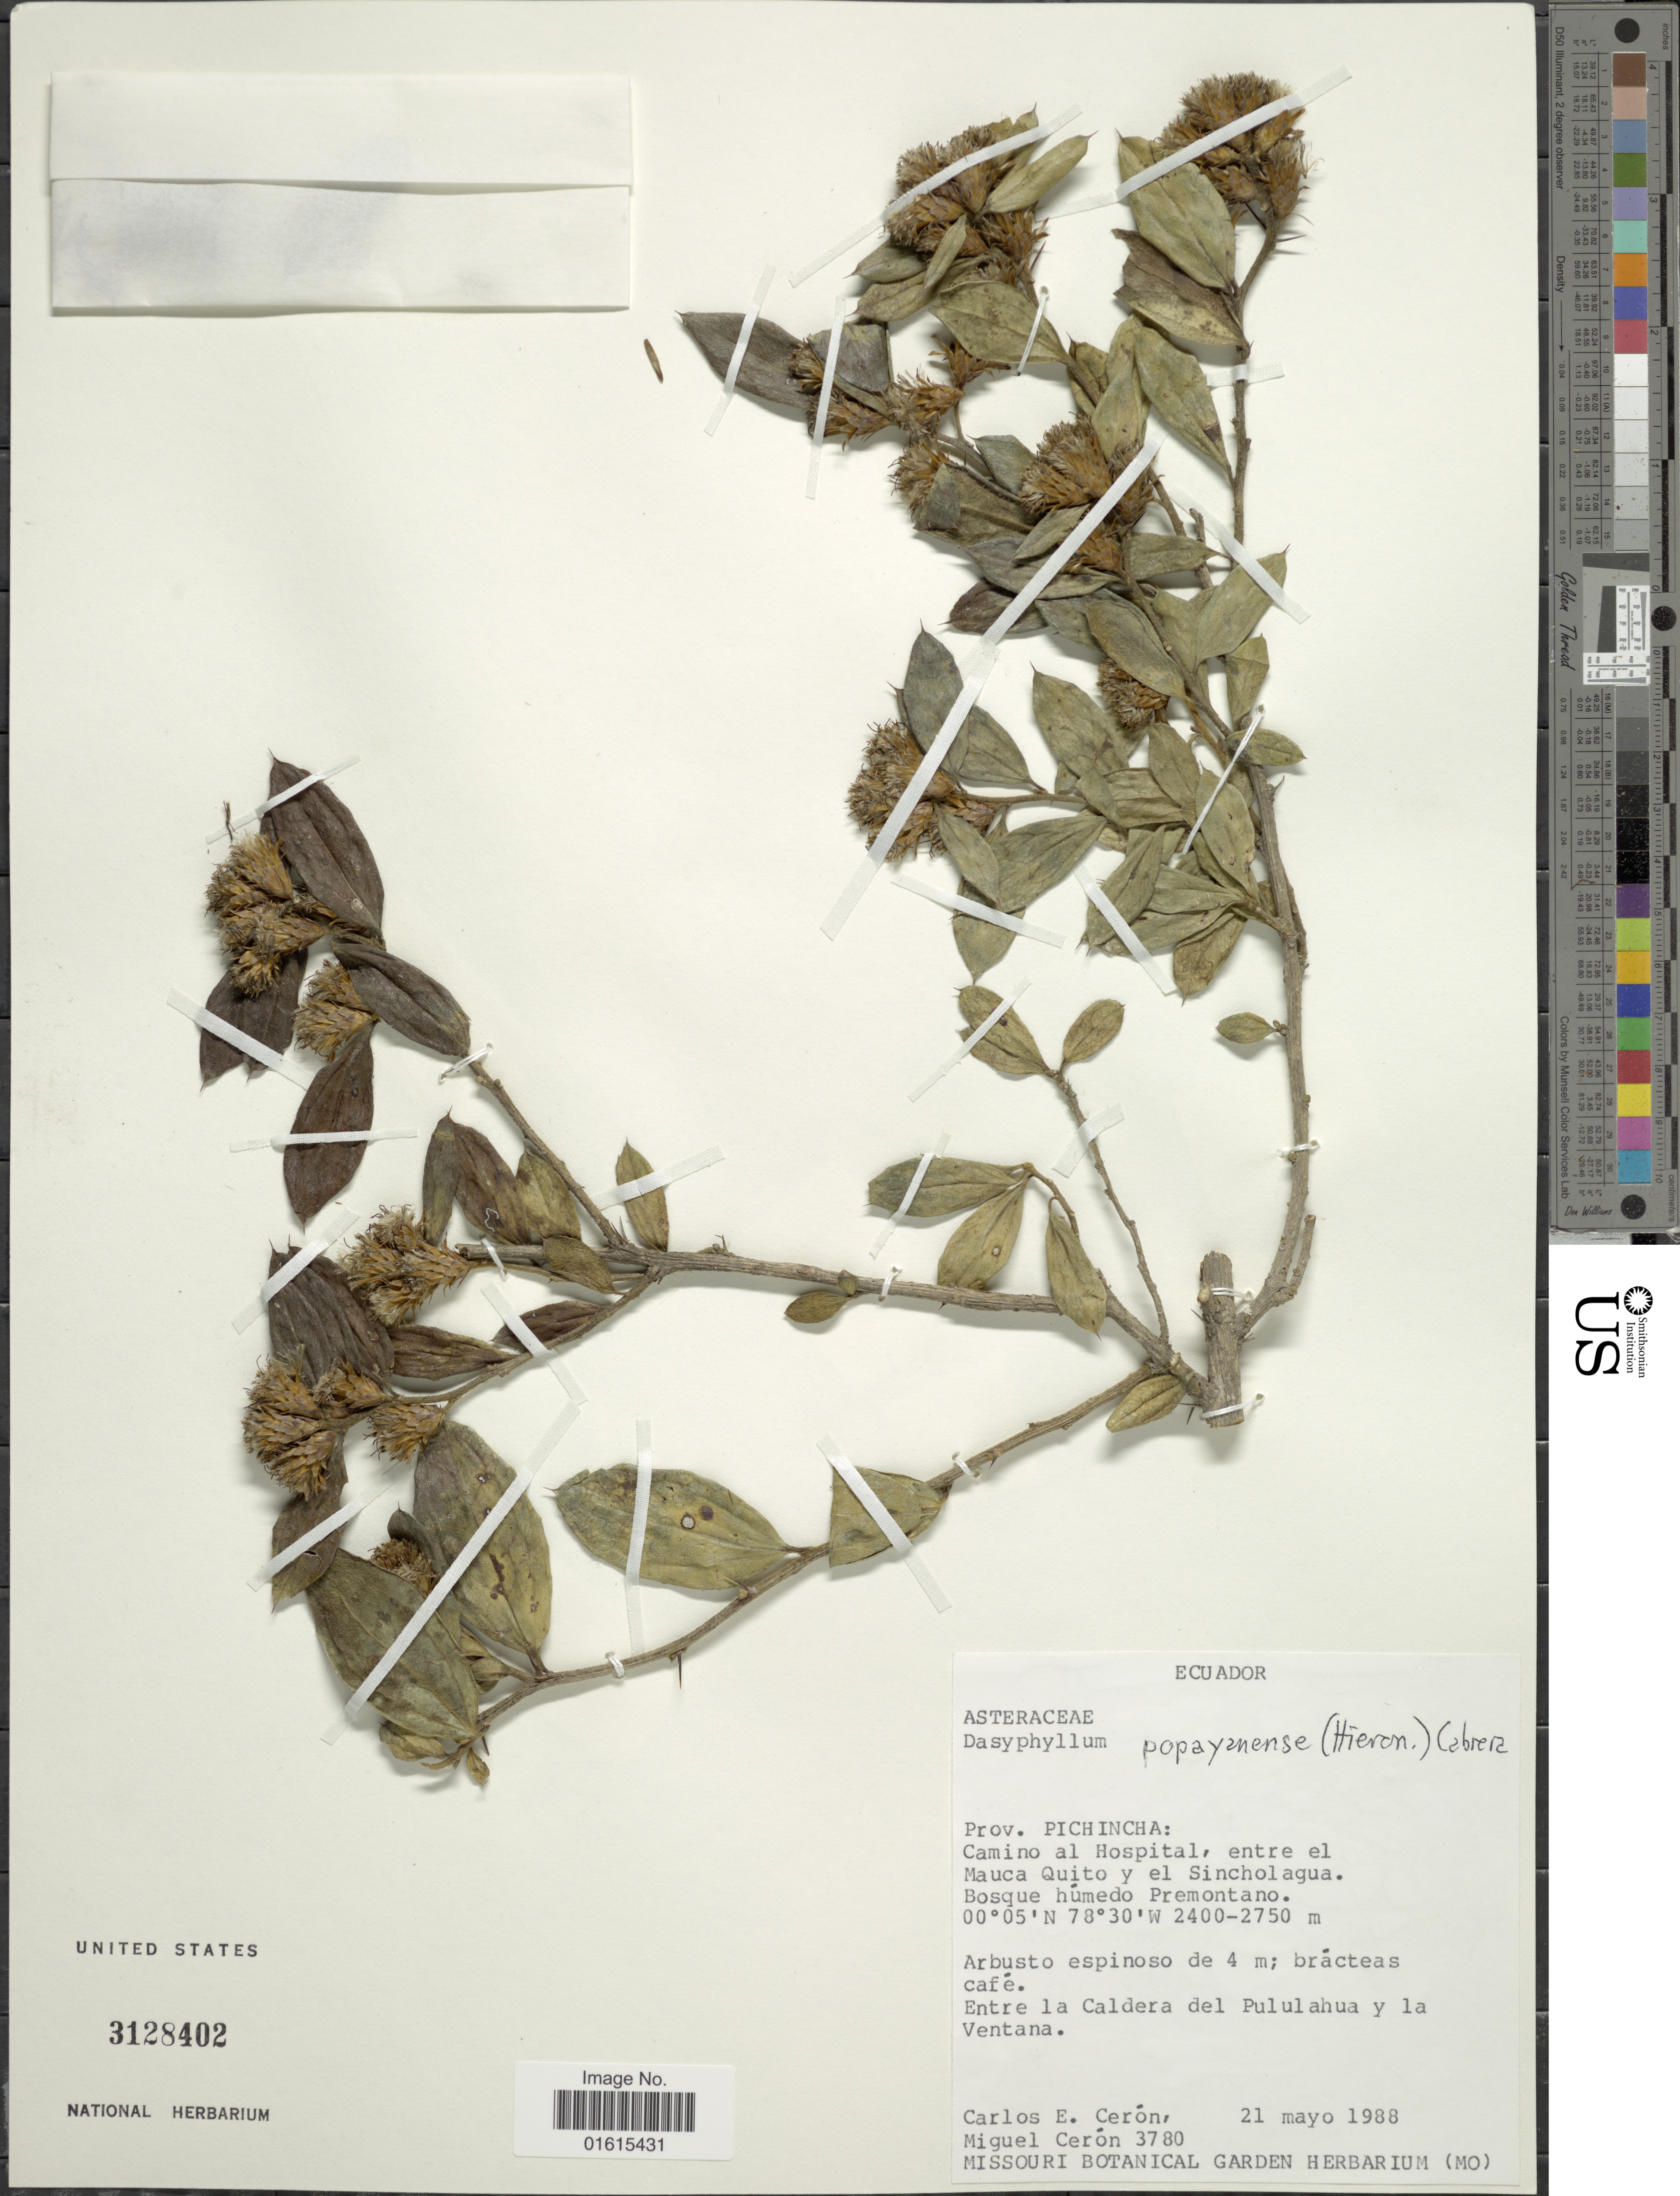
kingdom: Plantae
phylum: Tracheophyta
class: Magnoliopsida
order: Asterales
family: Asteraceae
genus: Dasyphyllum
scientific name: Dasyphyllum popayanense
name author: (Hieron.) Cabrera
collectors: C. E. Cerón M. & M. Ceron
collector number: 3780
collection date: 1988-05-21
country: Ecuador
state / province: Pichincha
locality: Prov. Pichincha, Camino al Hospiotal, entre el Mauca Quito y el Sincholagua, Bosque humedo Premontano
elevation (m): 2400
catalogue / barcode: US 3128402